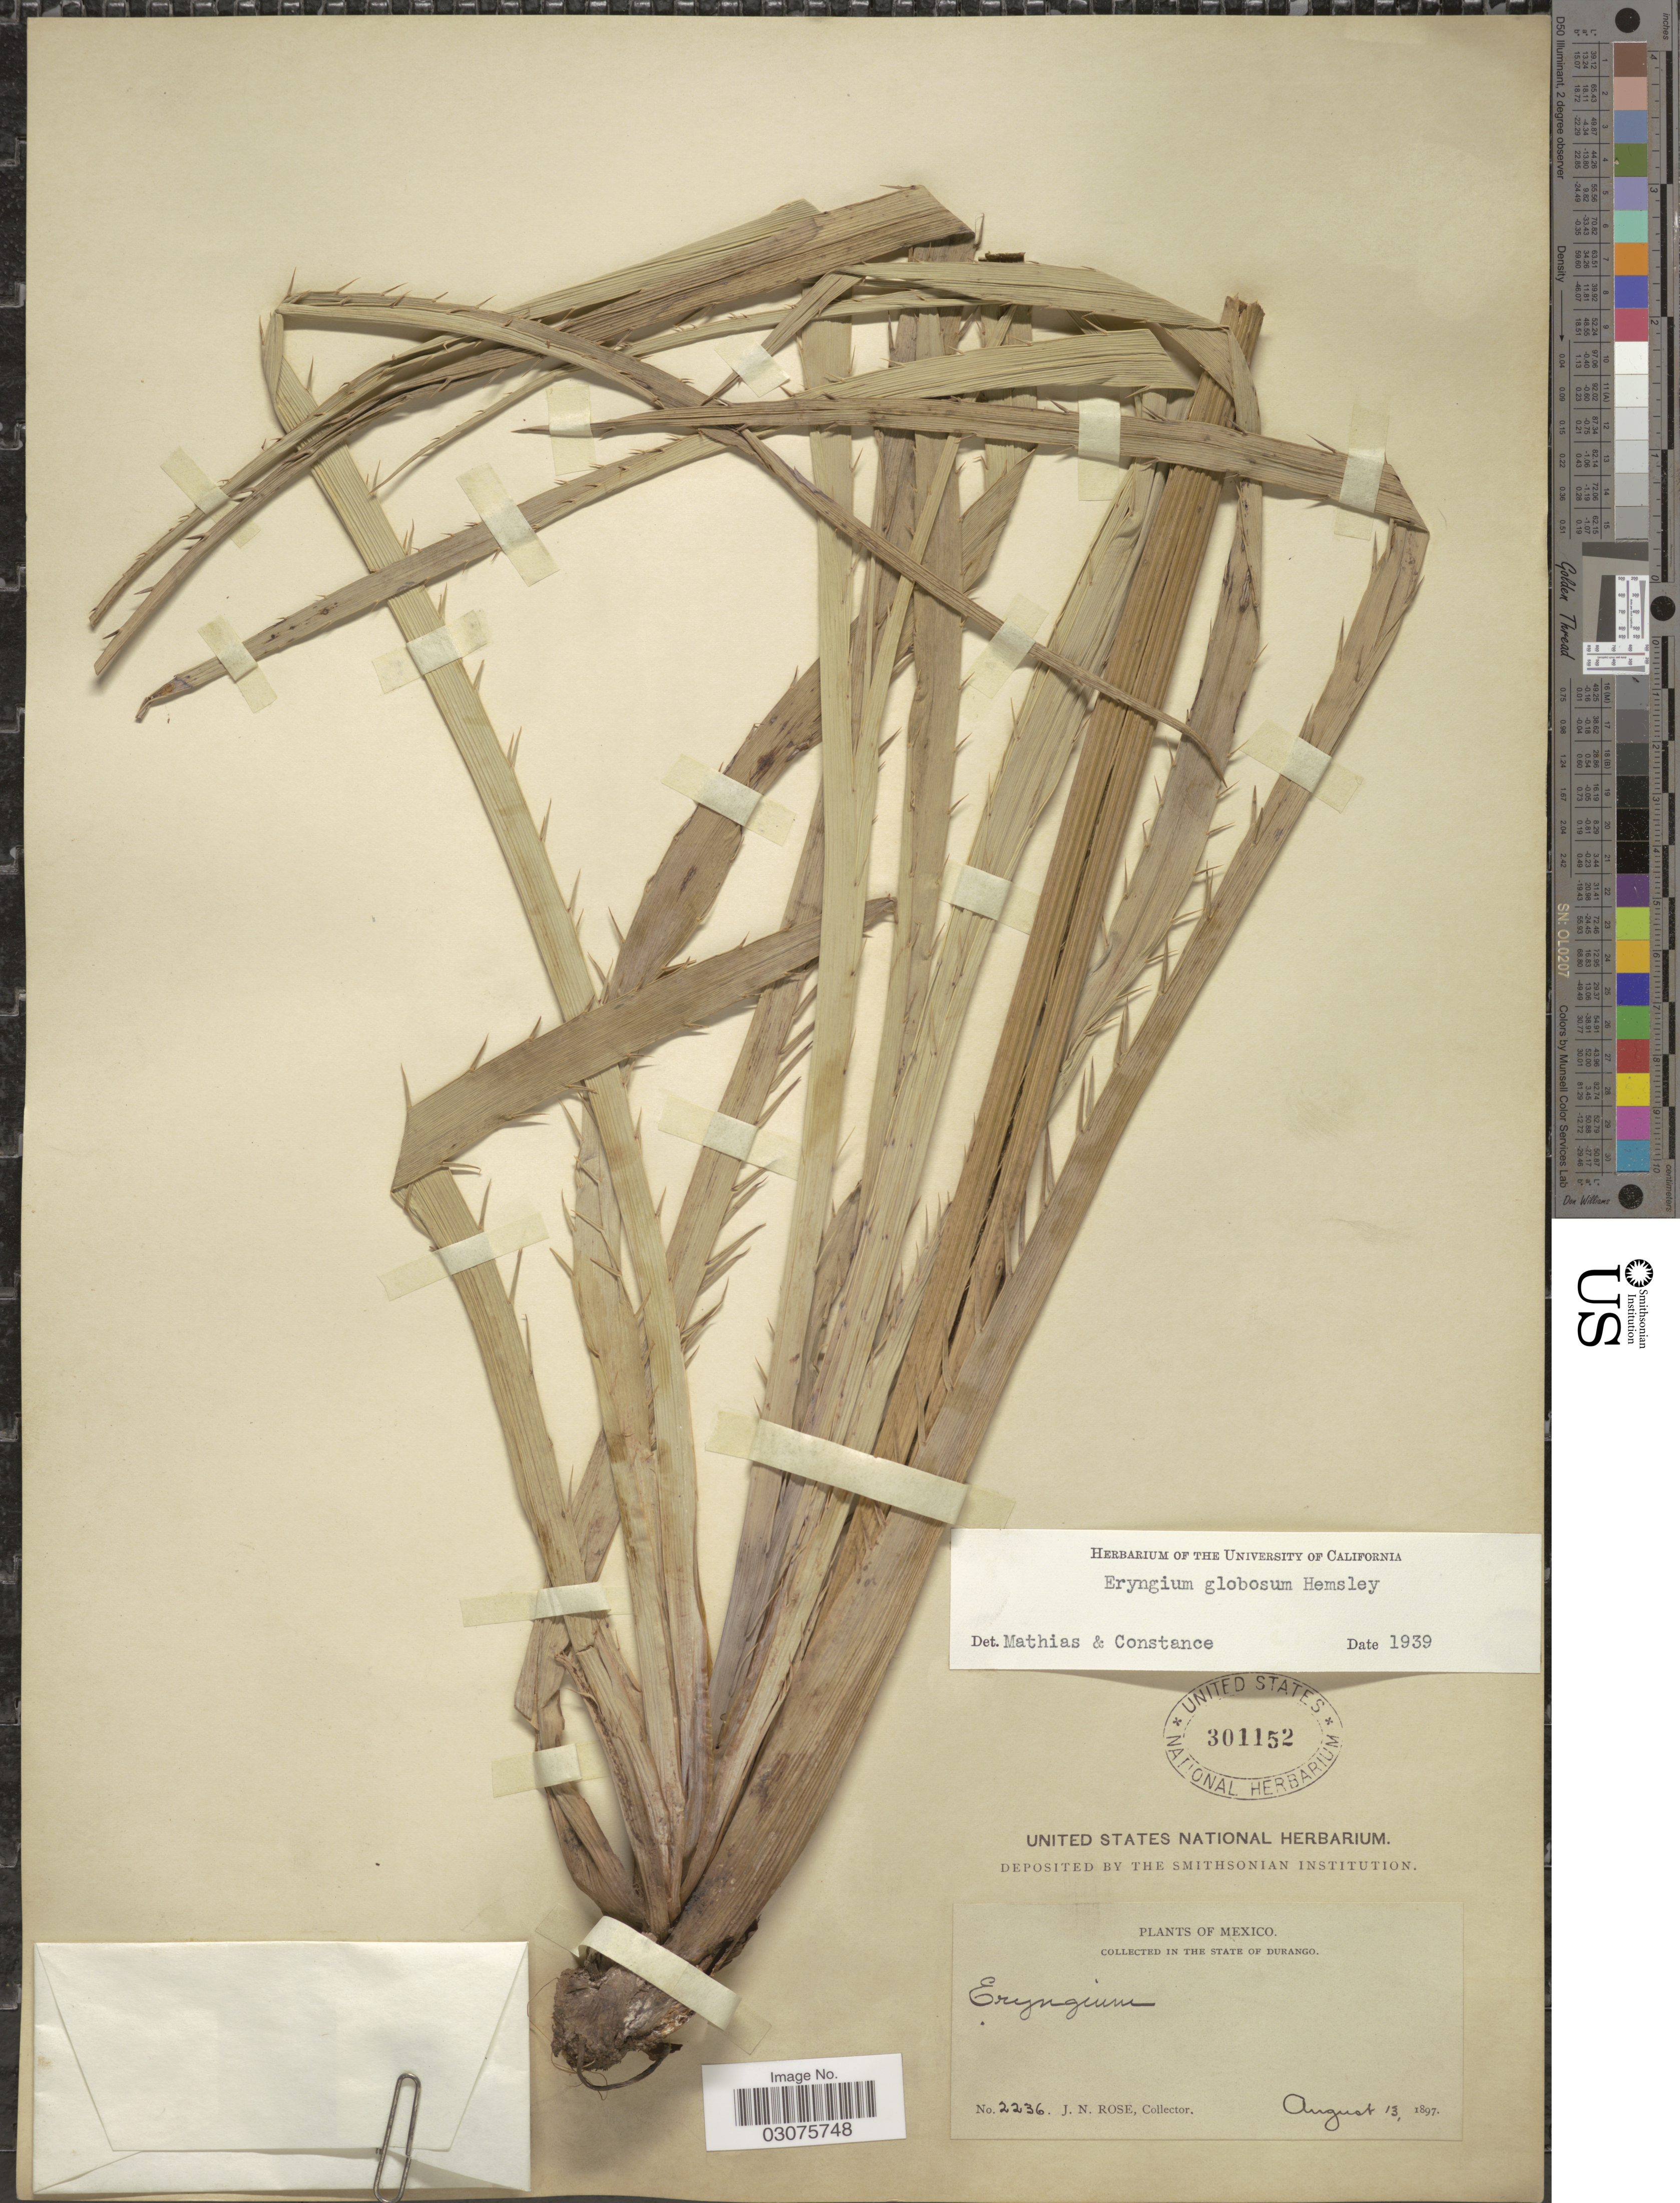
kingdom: Plantae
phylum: Tracheophyta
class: Magnoliopsida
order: Apiales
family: Apiaceae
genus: Eryngium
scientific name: Eryngium globosum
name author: Hemsl.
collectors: J. N. Rose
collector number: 2236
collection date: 1897-08-13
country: Mexico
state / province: Durango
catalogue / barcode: US 301152